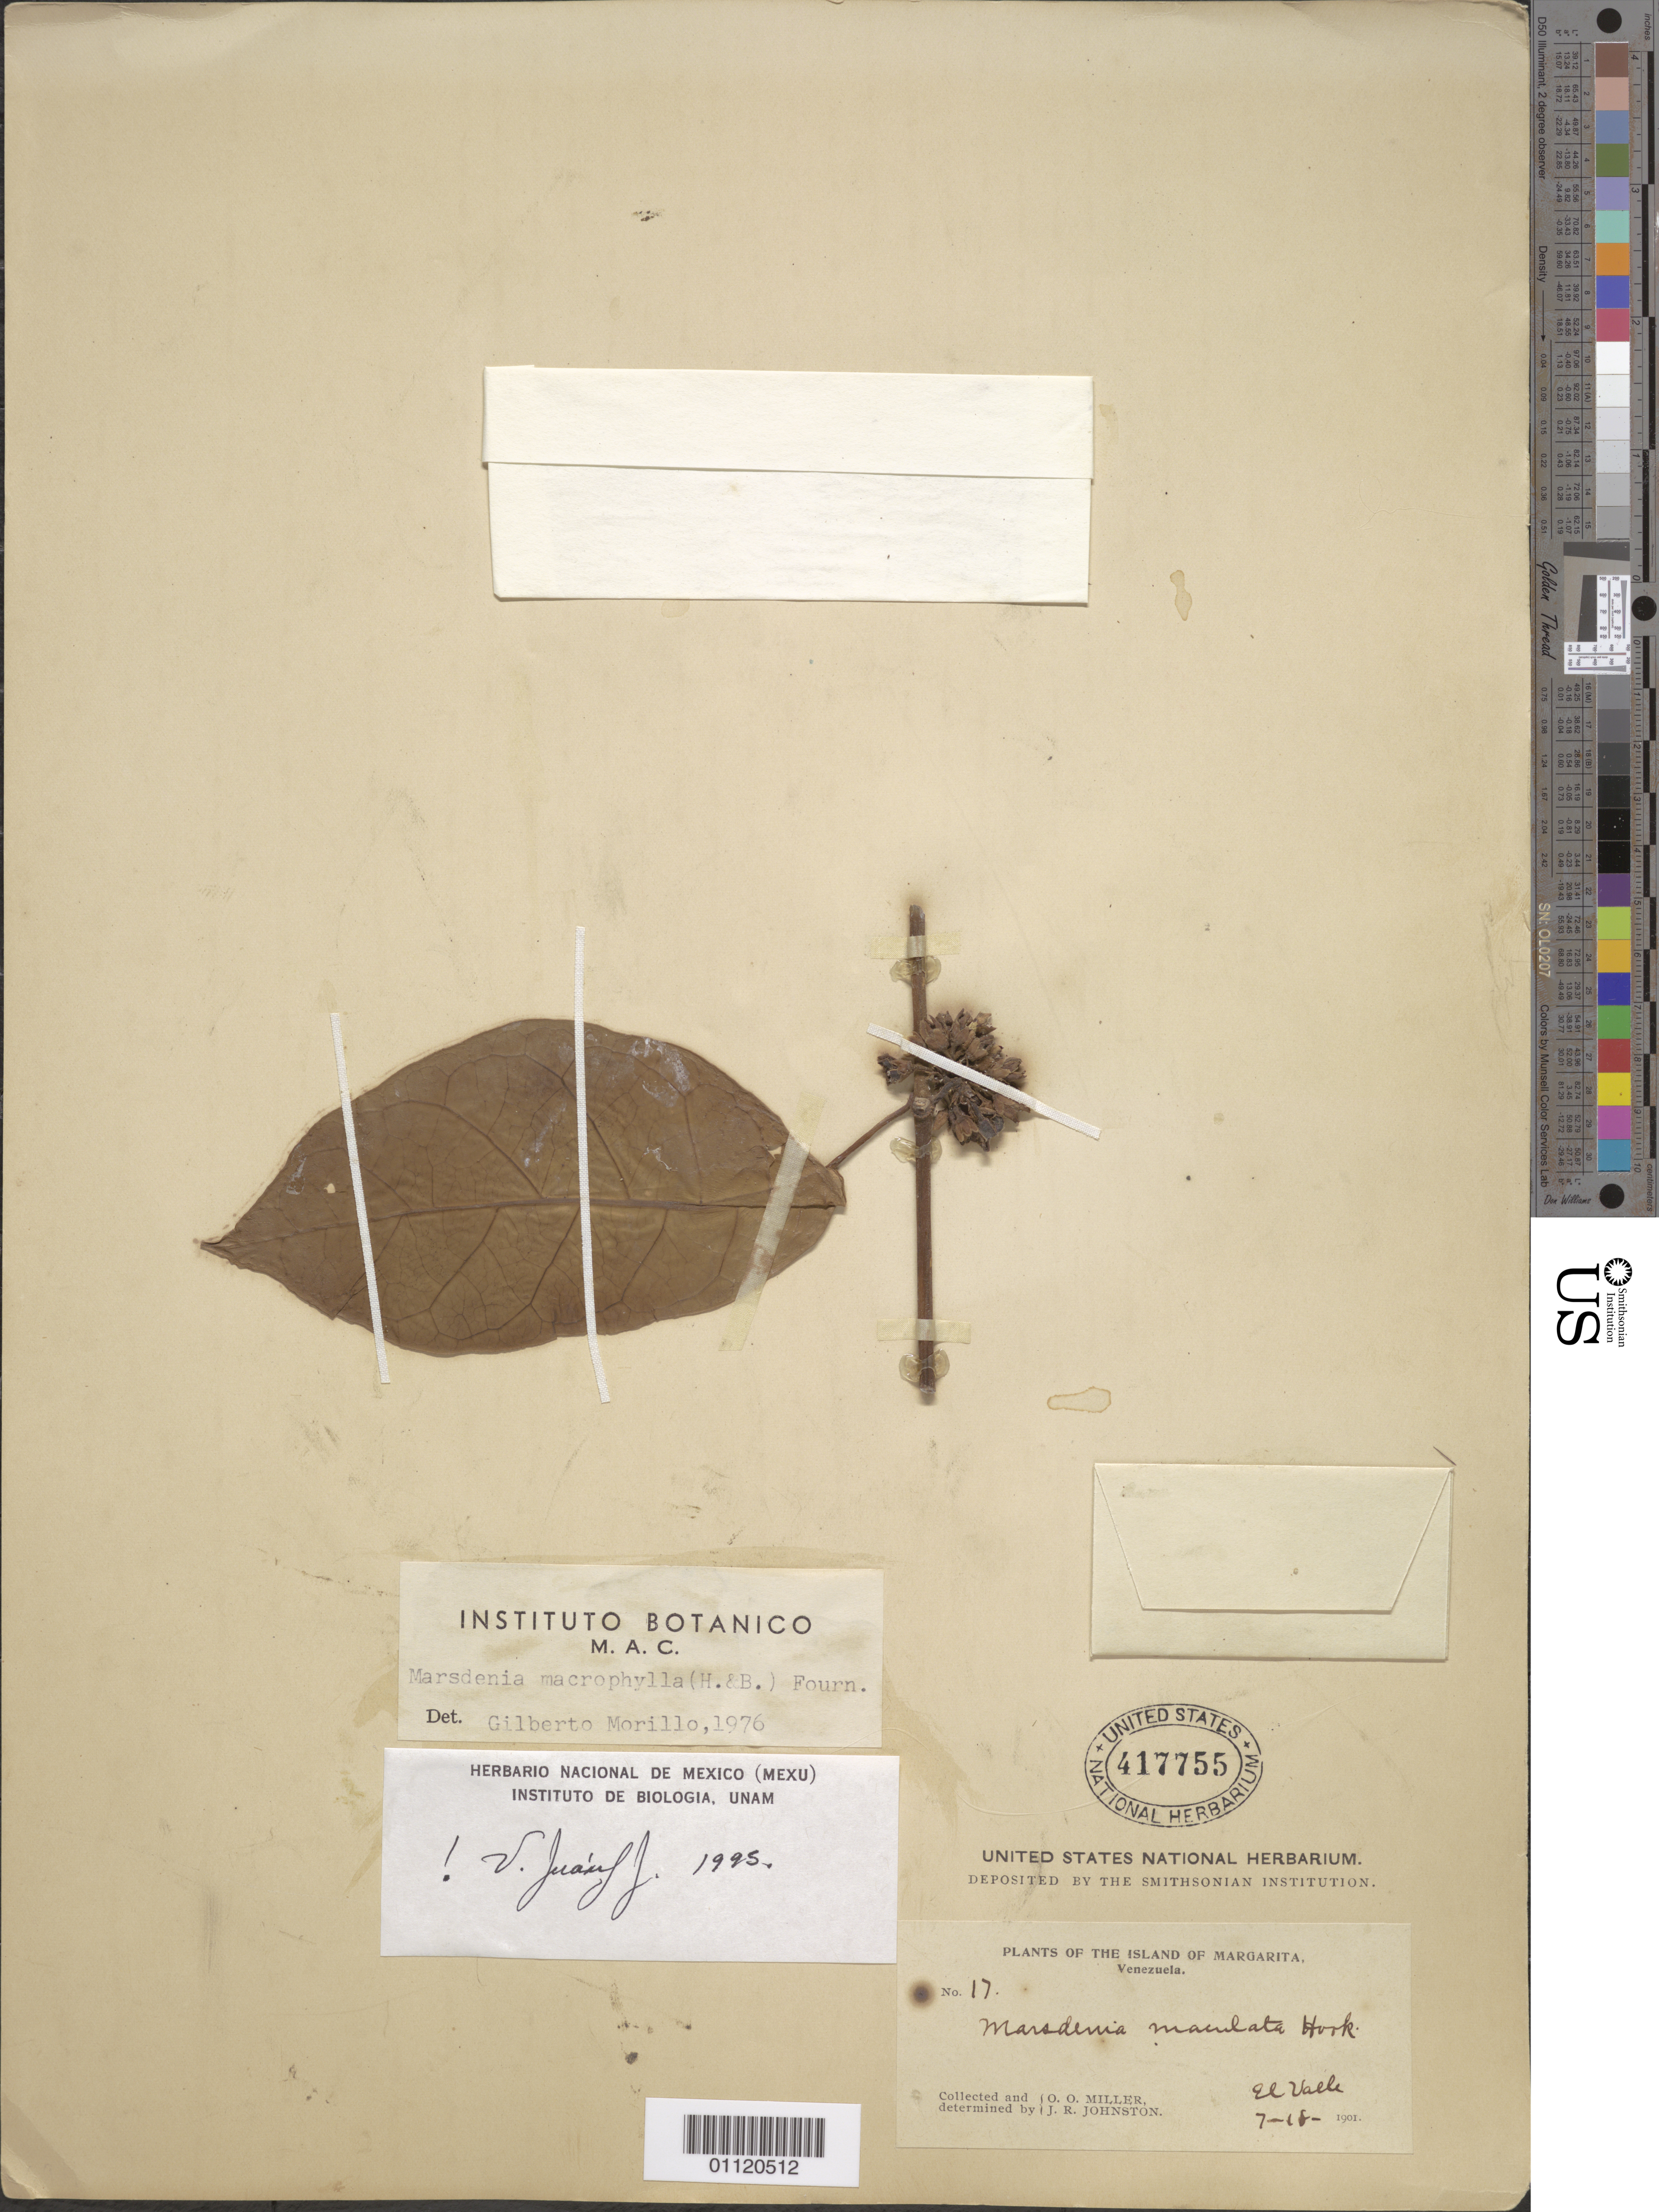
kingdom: Plantae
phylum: Tracheophyta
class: Magnoliopsida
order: Gentianales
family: Apocynaceae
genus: Marsdenia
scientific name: Marsdenia macrophylla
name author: (Humb. & Bonpl. ex Schult.) E. Fourn.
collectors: O. O. Miller & J. Johnston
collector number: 17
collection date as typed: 18 Jul 1901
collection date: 1901-07-18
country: Venezuela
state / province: Nueva Esparta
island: Margarita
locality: El Valle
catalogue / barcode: US 417755